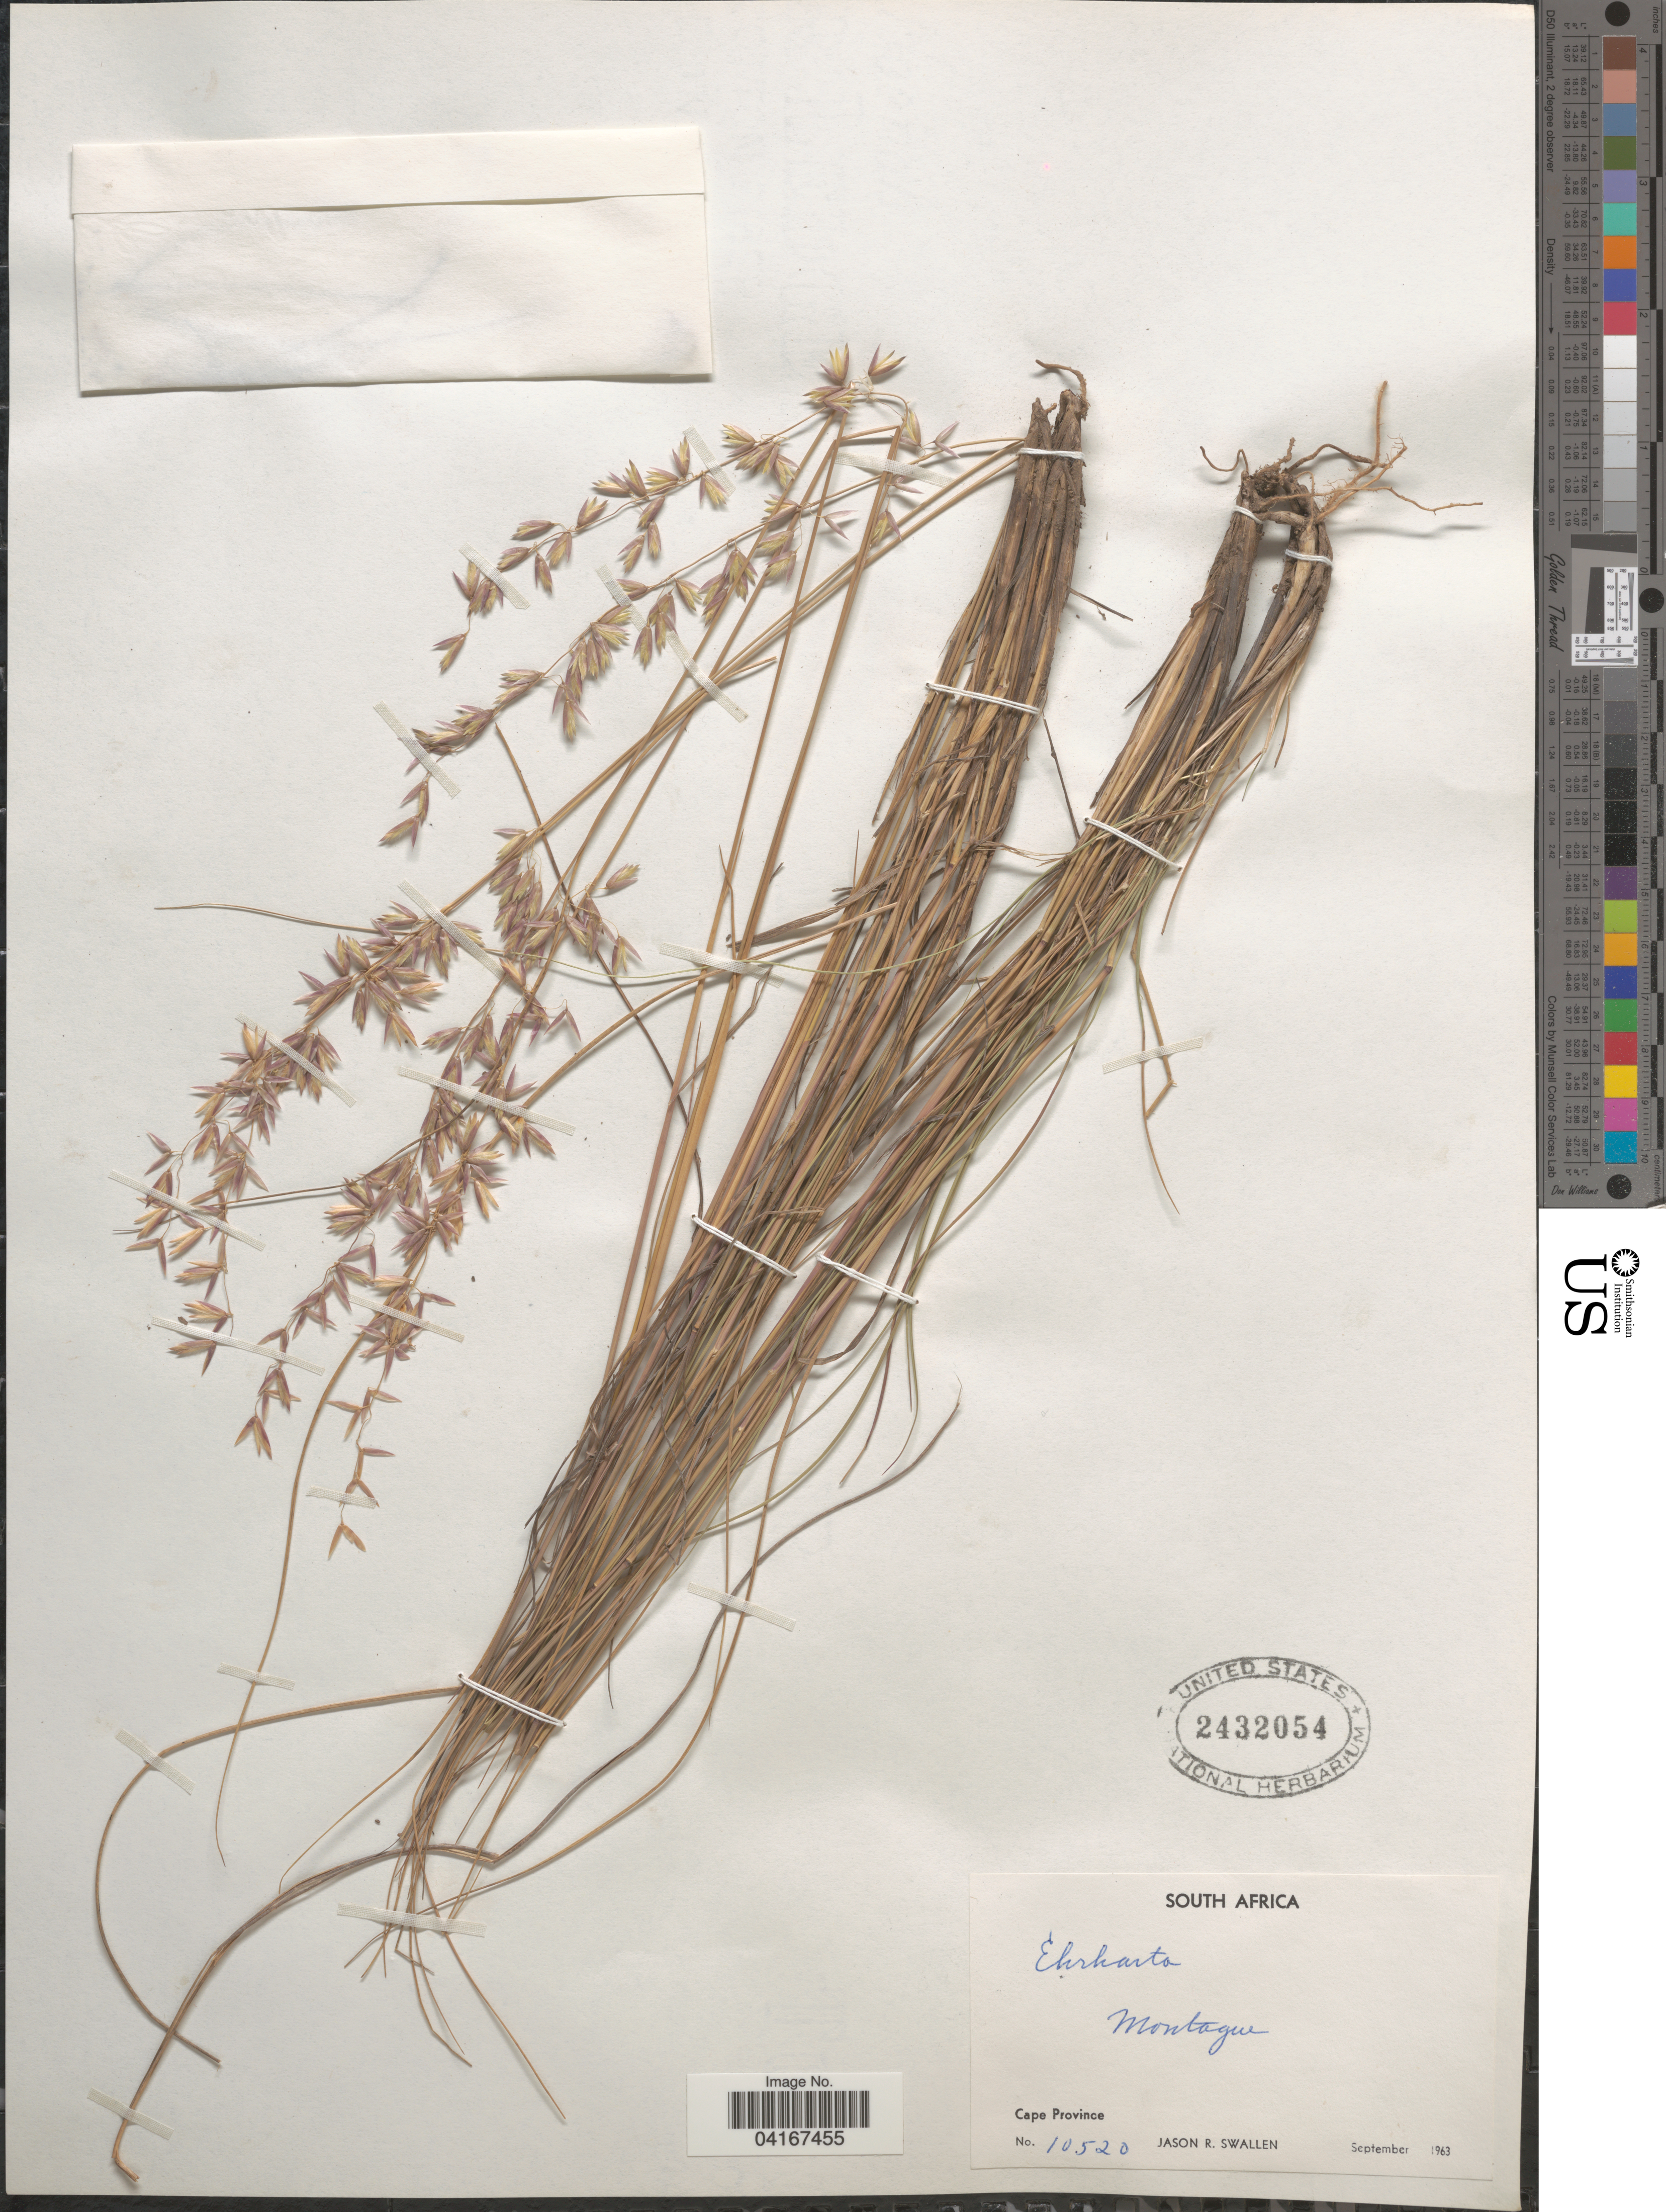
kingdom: Plantae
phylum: Tracheophyta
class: Liliopsida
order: Poales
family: Poaceae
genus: Ehrharta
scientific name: Ehrharta sp.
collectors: J. R. Swallen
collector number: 10520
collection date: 1963-09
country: South Africa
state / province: Western Cape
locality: Montague. [INTERPRETTED: Montagu]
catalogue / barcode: US 2432054